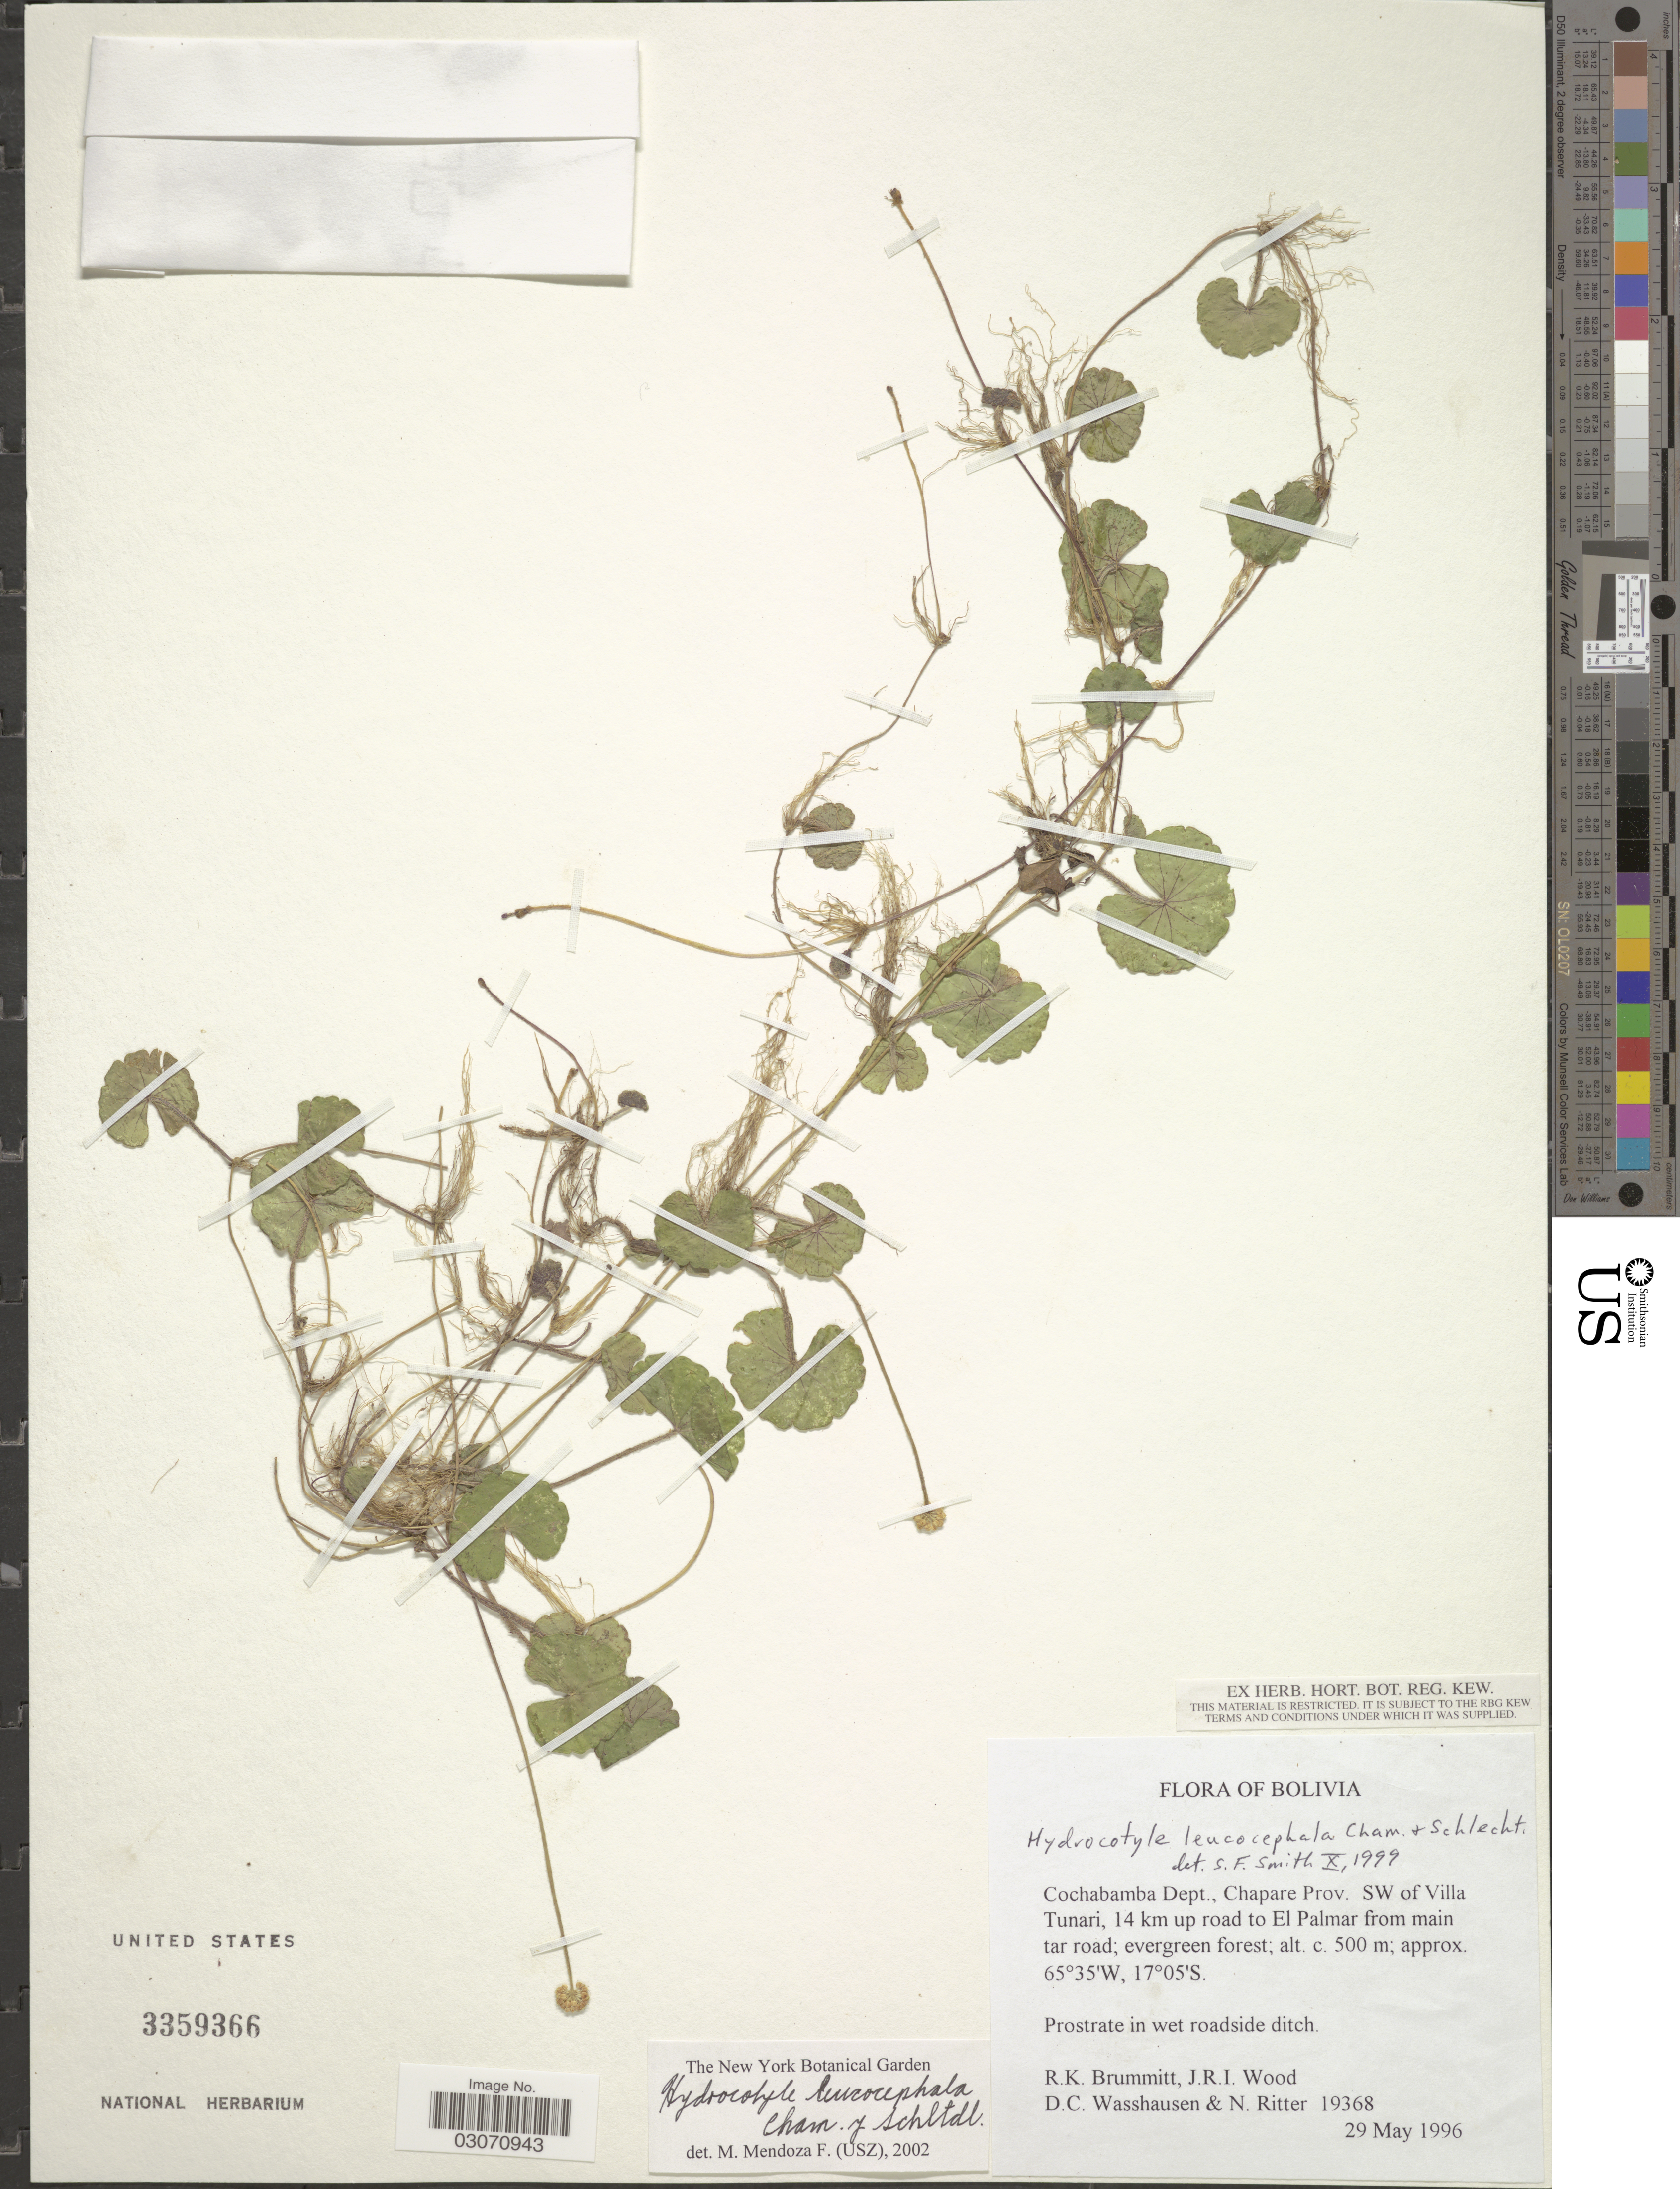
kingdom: Plantae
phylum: Tracheophyta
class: Magnoliopsida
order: Apiales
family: Araliaceae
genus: Hydrocotyle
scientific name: Hydrocotyle leucocephala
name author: Cham. & Schltdl.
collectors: R. Brummitt, J. R. I. Wood, D. C. Wasshausen & N. Ritter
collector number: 19368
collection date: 1966-05-29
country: Bolivia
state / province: Cochabamba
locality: Cochabamba Dept., Chapare Prov. SW of Villa Tunari, 14 km up road to El Palmar from main tar road.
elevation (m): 500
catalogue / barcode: US 3359366